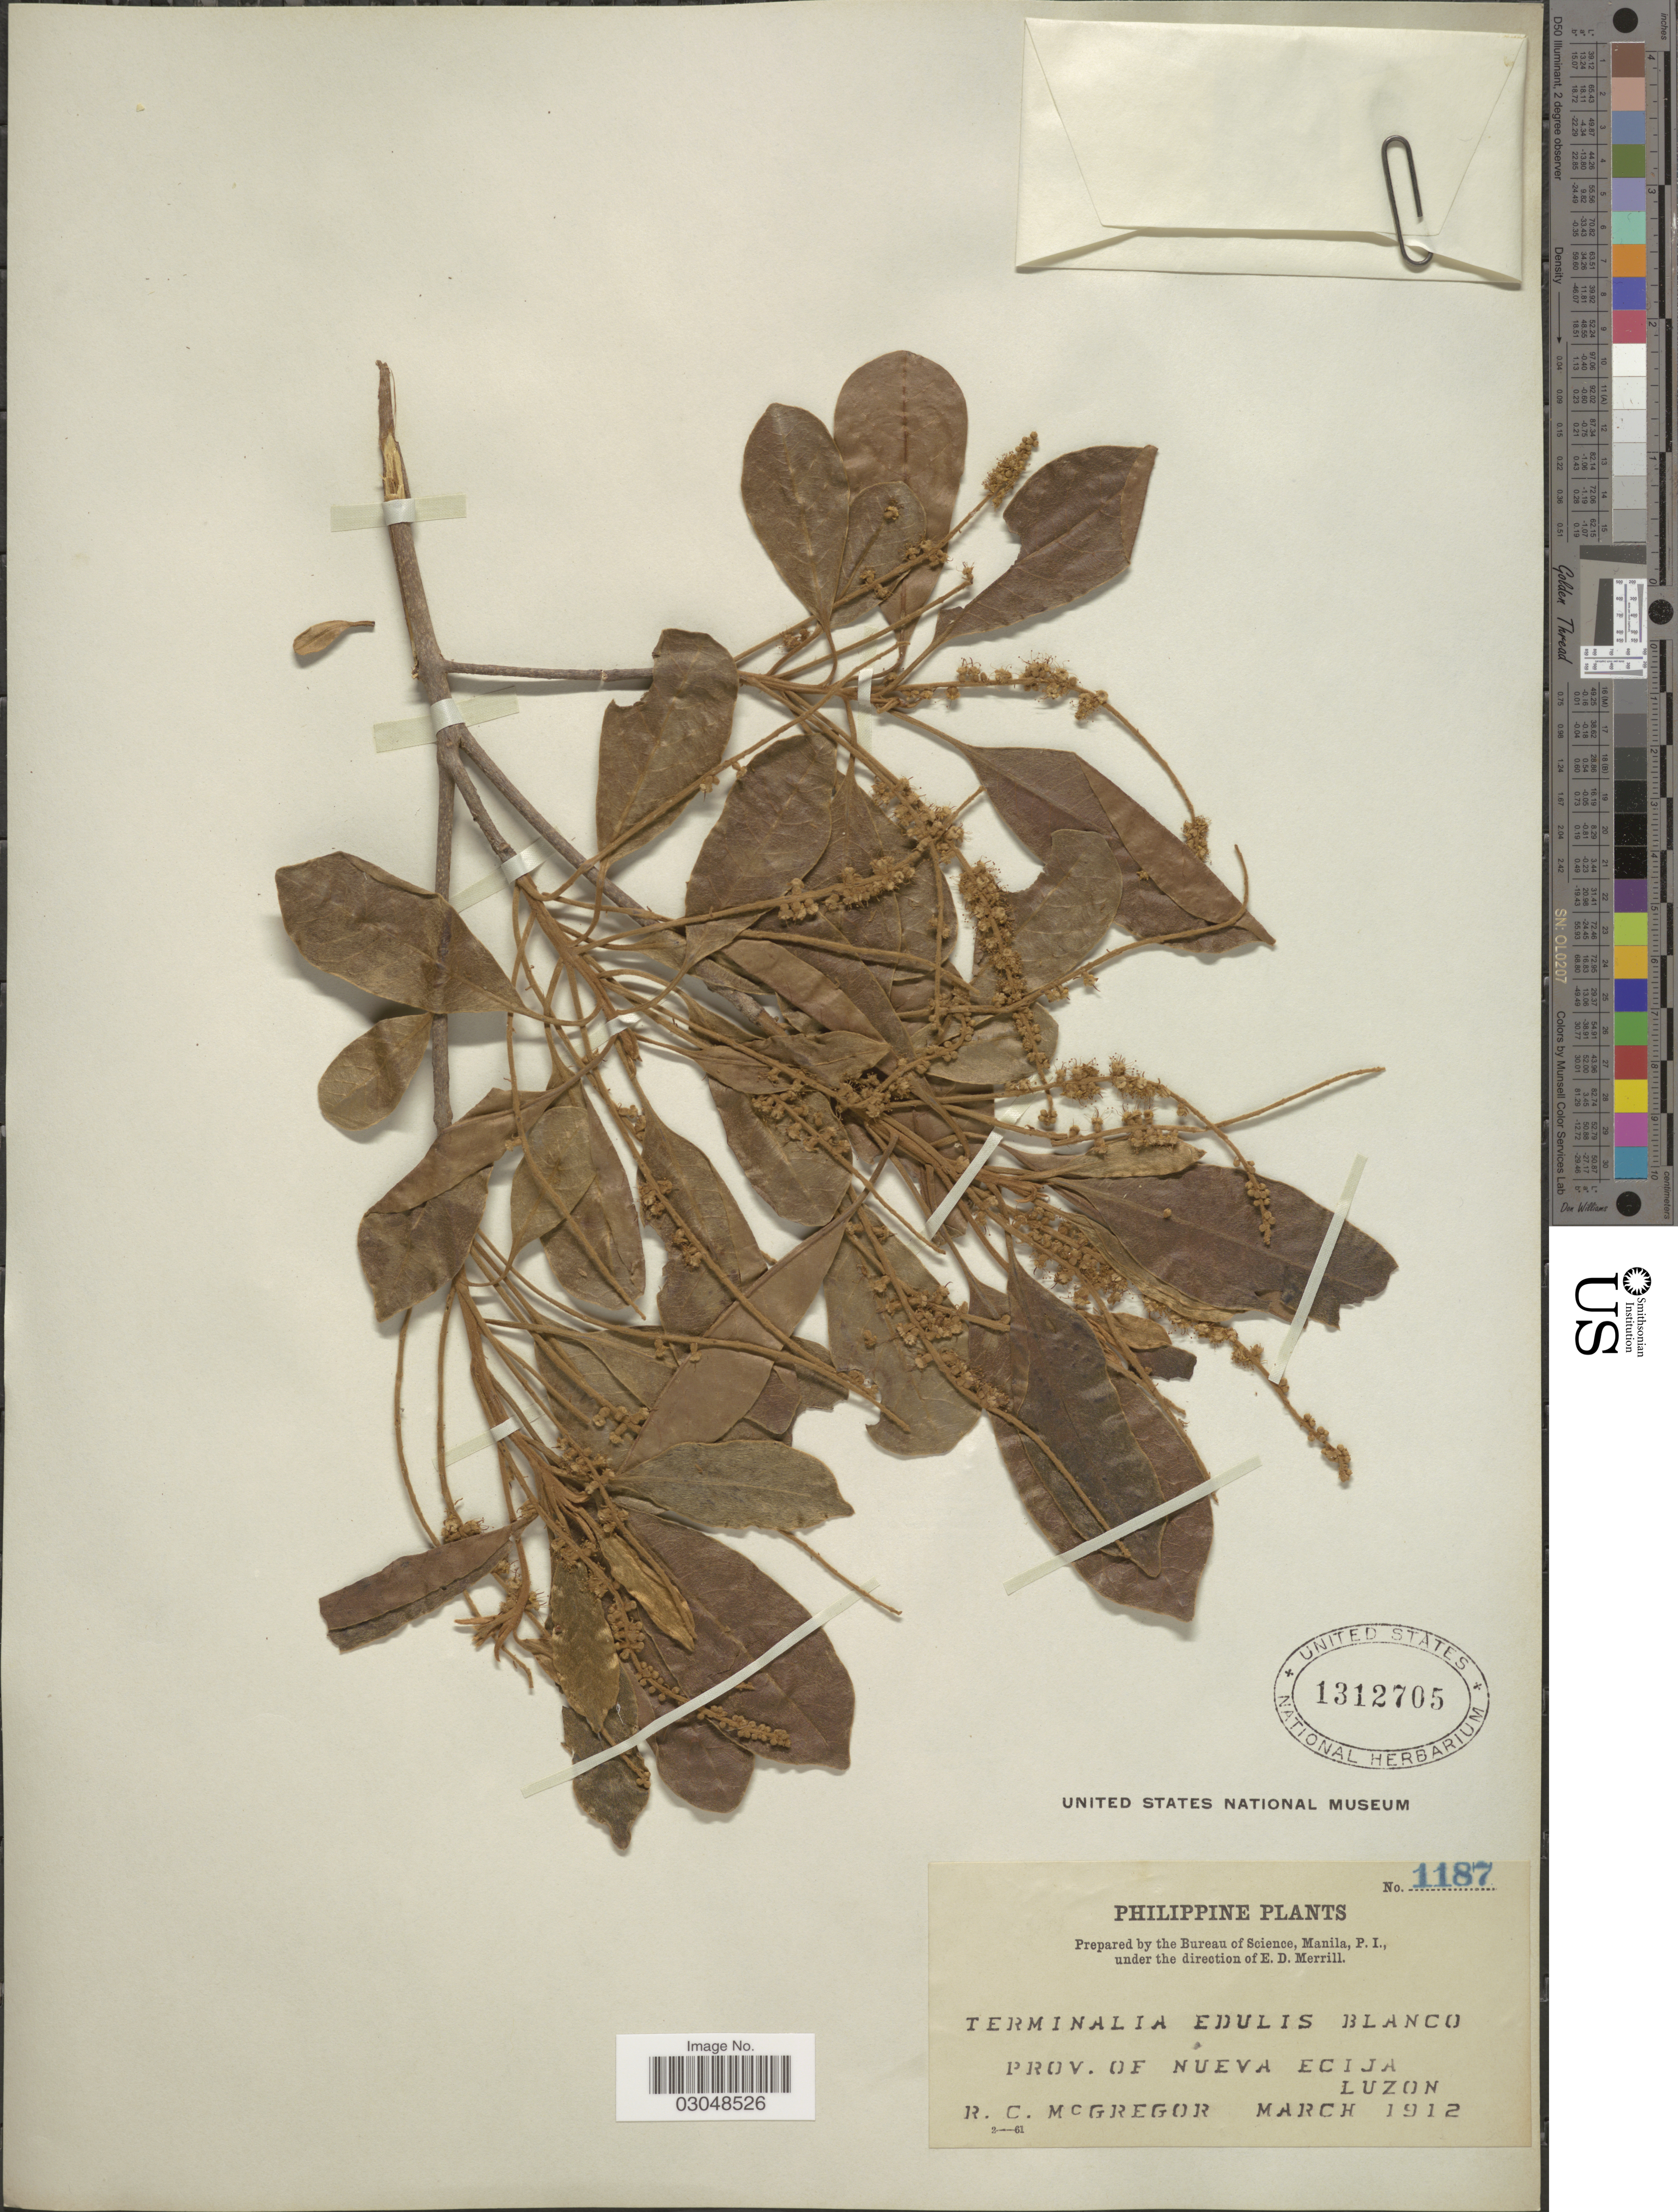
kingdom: Plantae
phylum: Tracheophyta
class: Magnoliopsida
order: Myrtales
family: Combretaceae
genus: Terminalia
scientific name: Terminalia microcarpa subsp. microcarpa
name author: Decne.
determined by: (US) Smithsonian Institution - National Museum of Natural History - Department of Botany (UNITED STATES)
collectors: R. C. McGregor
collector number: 1187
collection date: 1912-03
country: Philippines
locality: Prov. of Nueva Ecija, Luzon.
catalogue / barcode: US 1312705